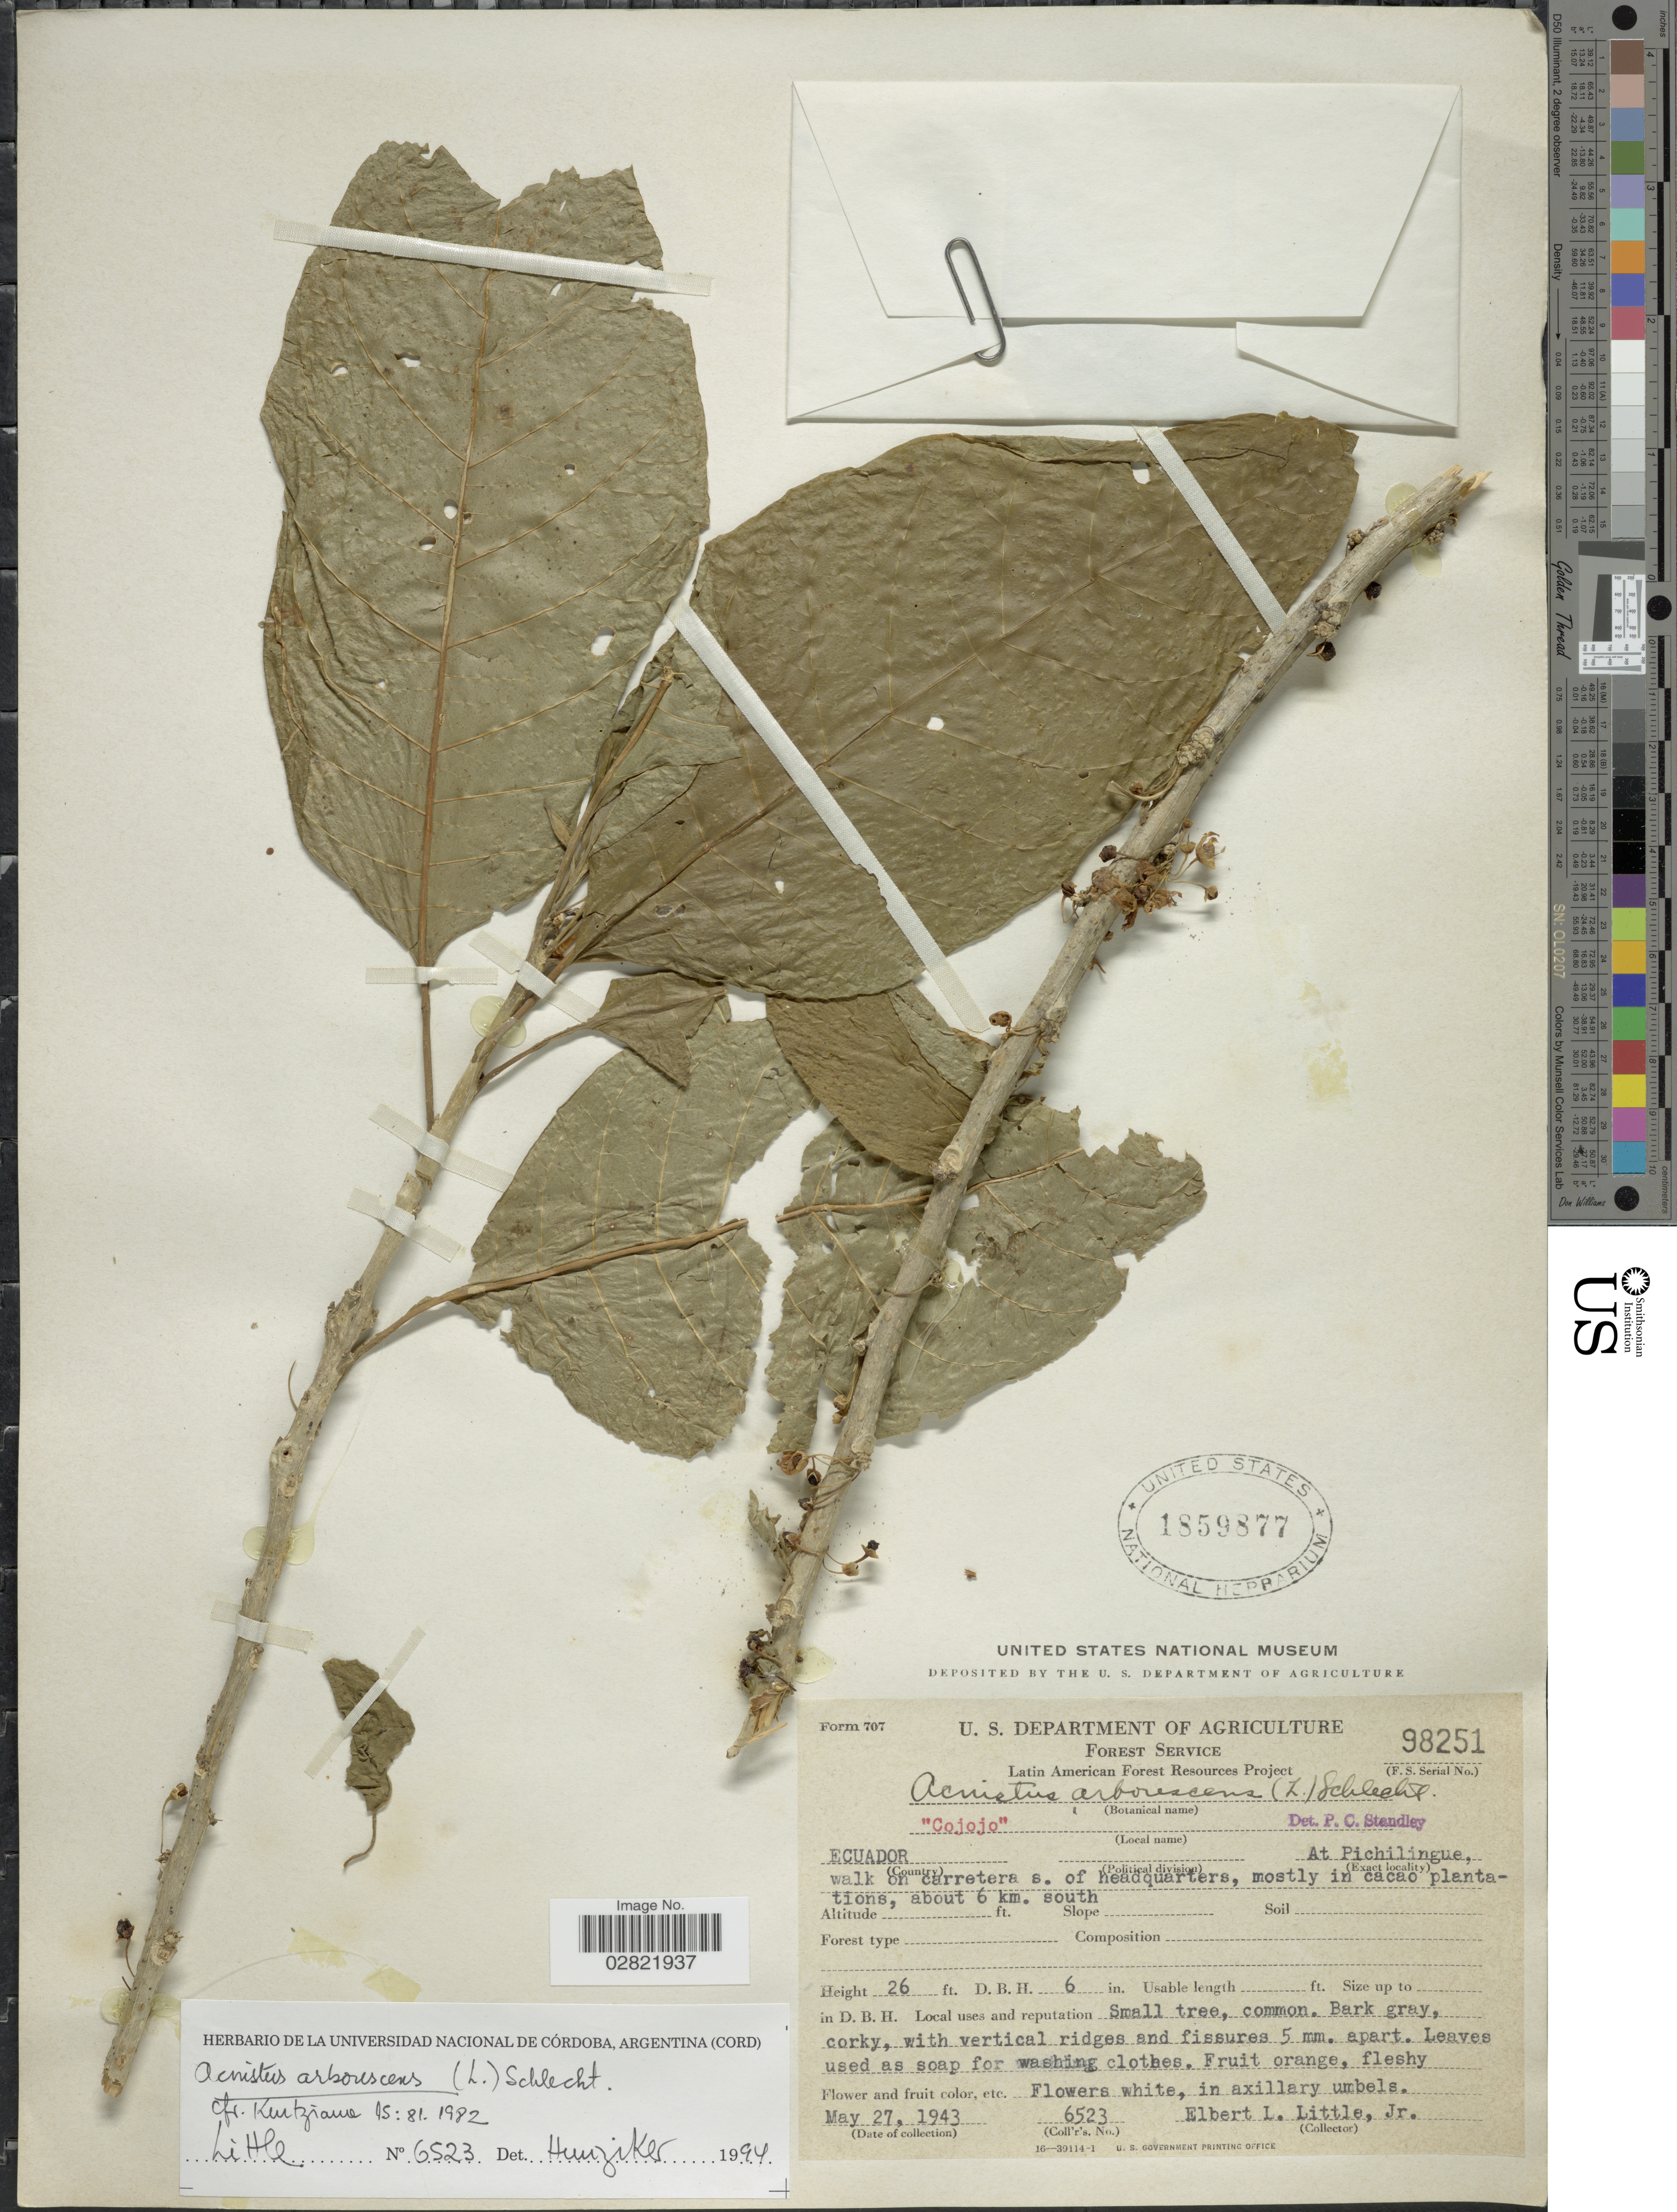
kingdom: Plantae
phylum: Tracheophyta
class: Magnoliopsida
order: Solanales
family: Solanaceae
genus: Acnistus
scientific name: Acnistus arborescens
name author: (L.) Schltdl.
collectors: E. L. Little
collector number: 6523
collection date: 1943-05-27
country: Ecuador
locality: At Pichilingue, walk on carretera s. of headquarters, mostly in cacao plantations, about 6 km. south.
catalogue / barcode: US 1859877